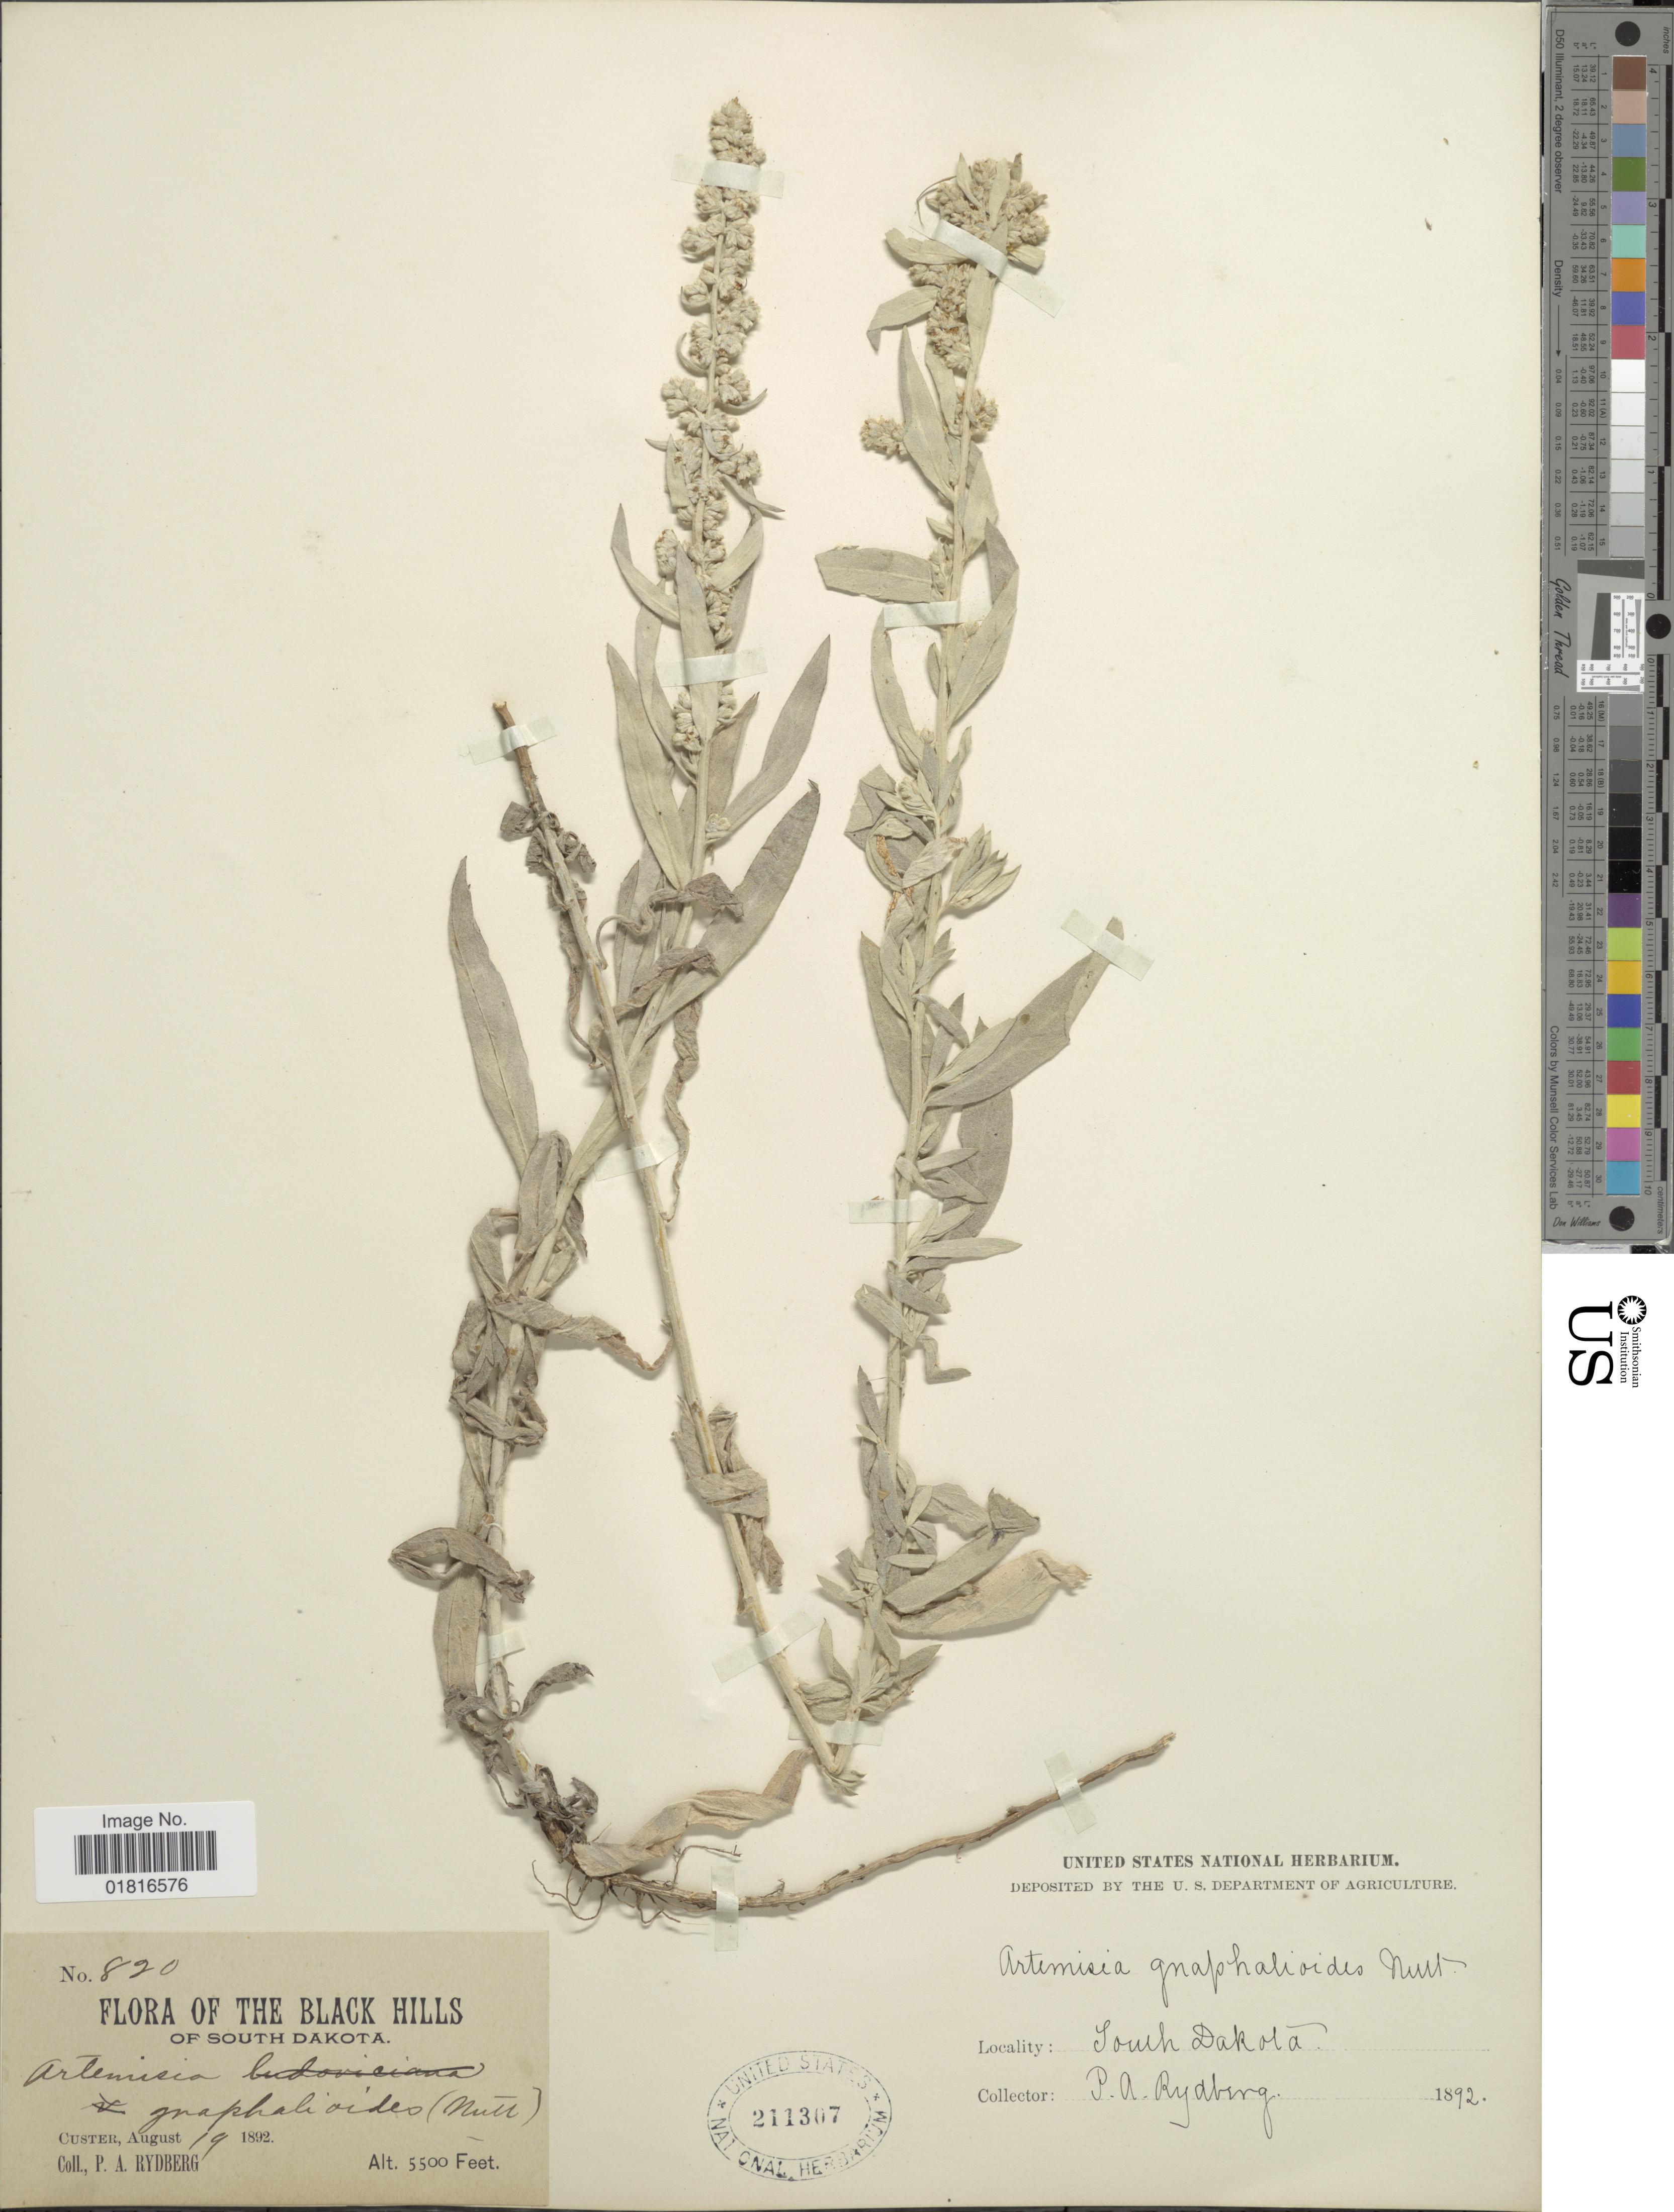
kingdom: Plantae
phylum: Tracheophyta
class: Magnoliopsida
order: Asterales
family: Asteraceae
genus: Artemisia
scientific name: Artemisia purshiana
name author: Besser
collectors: P. A. Rydberg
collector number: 820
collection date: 1892-08-19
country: United States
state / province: South Dakota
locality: The Black Hills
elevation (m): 1676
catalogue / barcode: US 211307